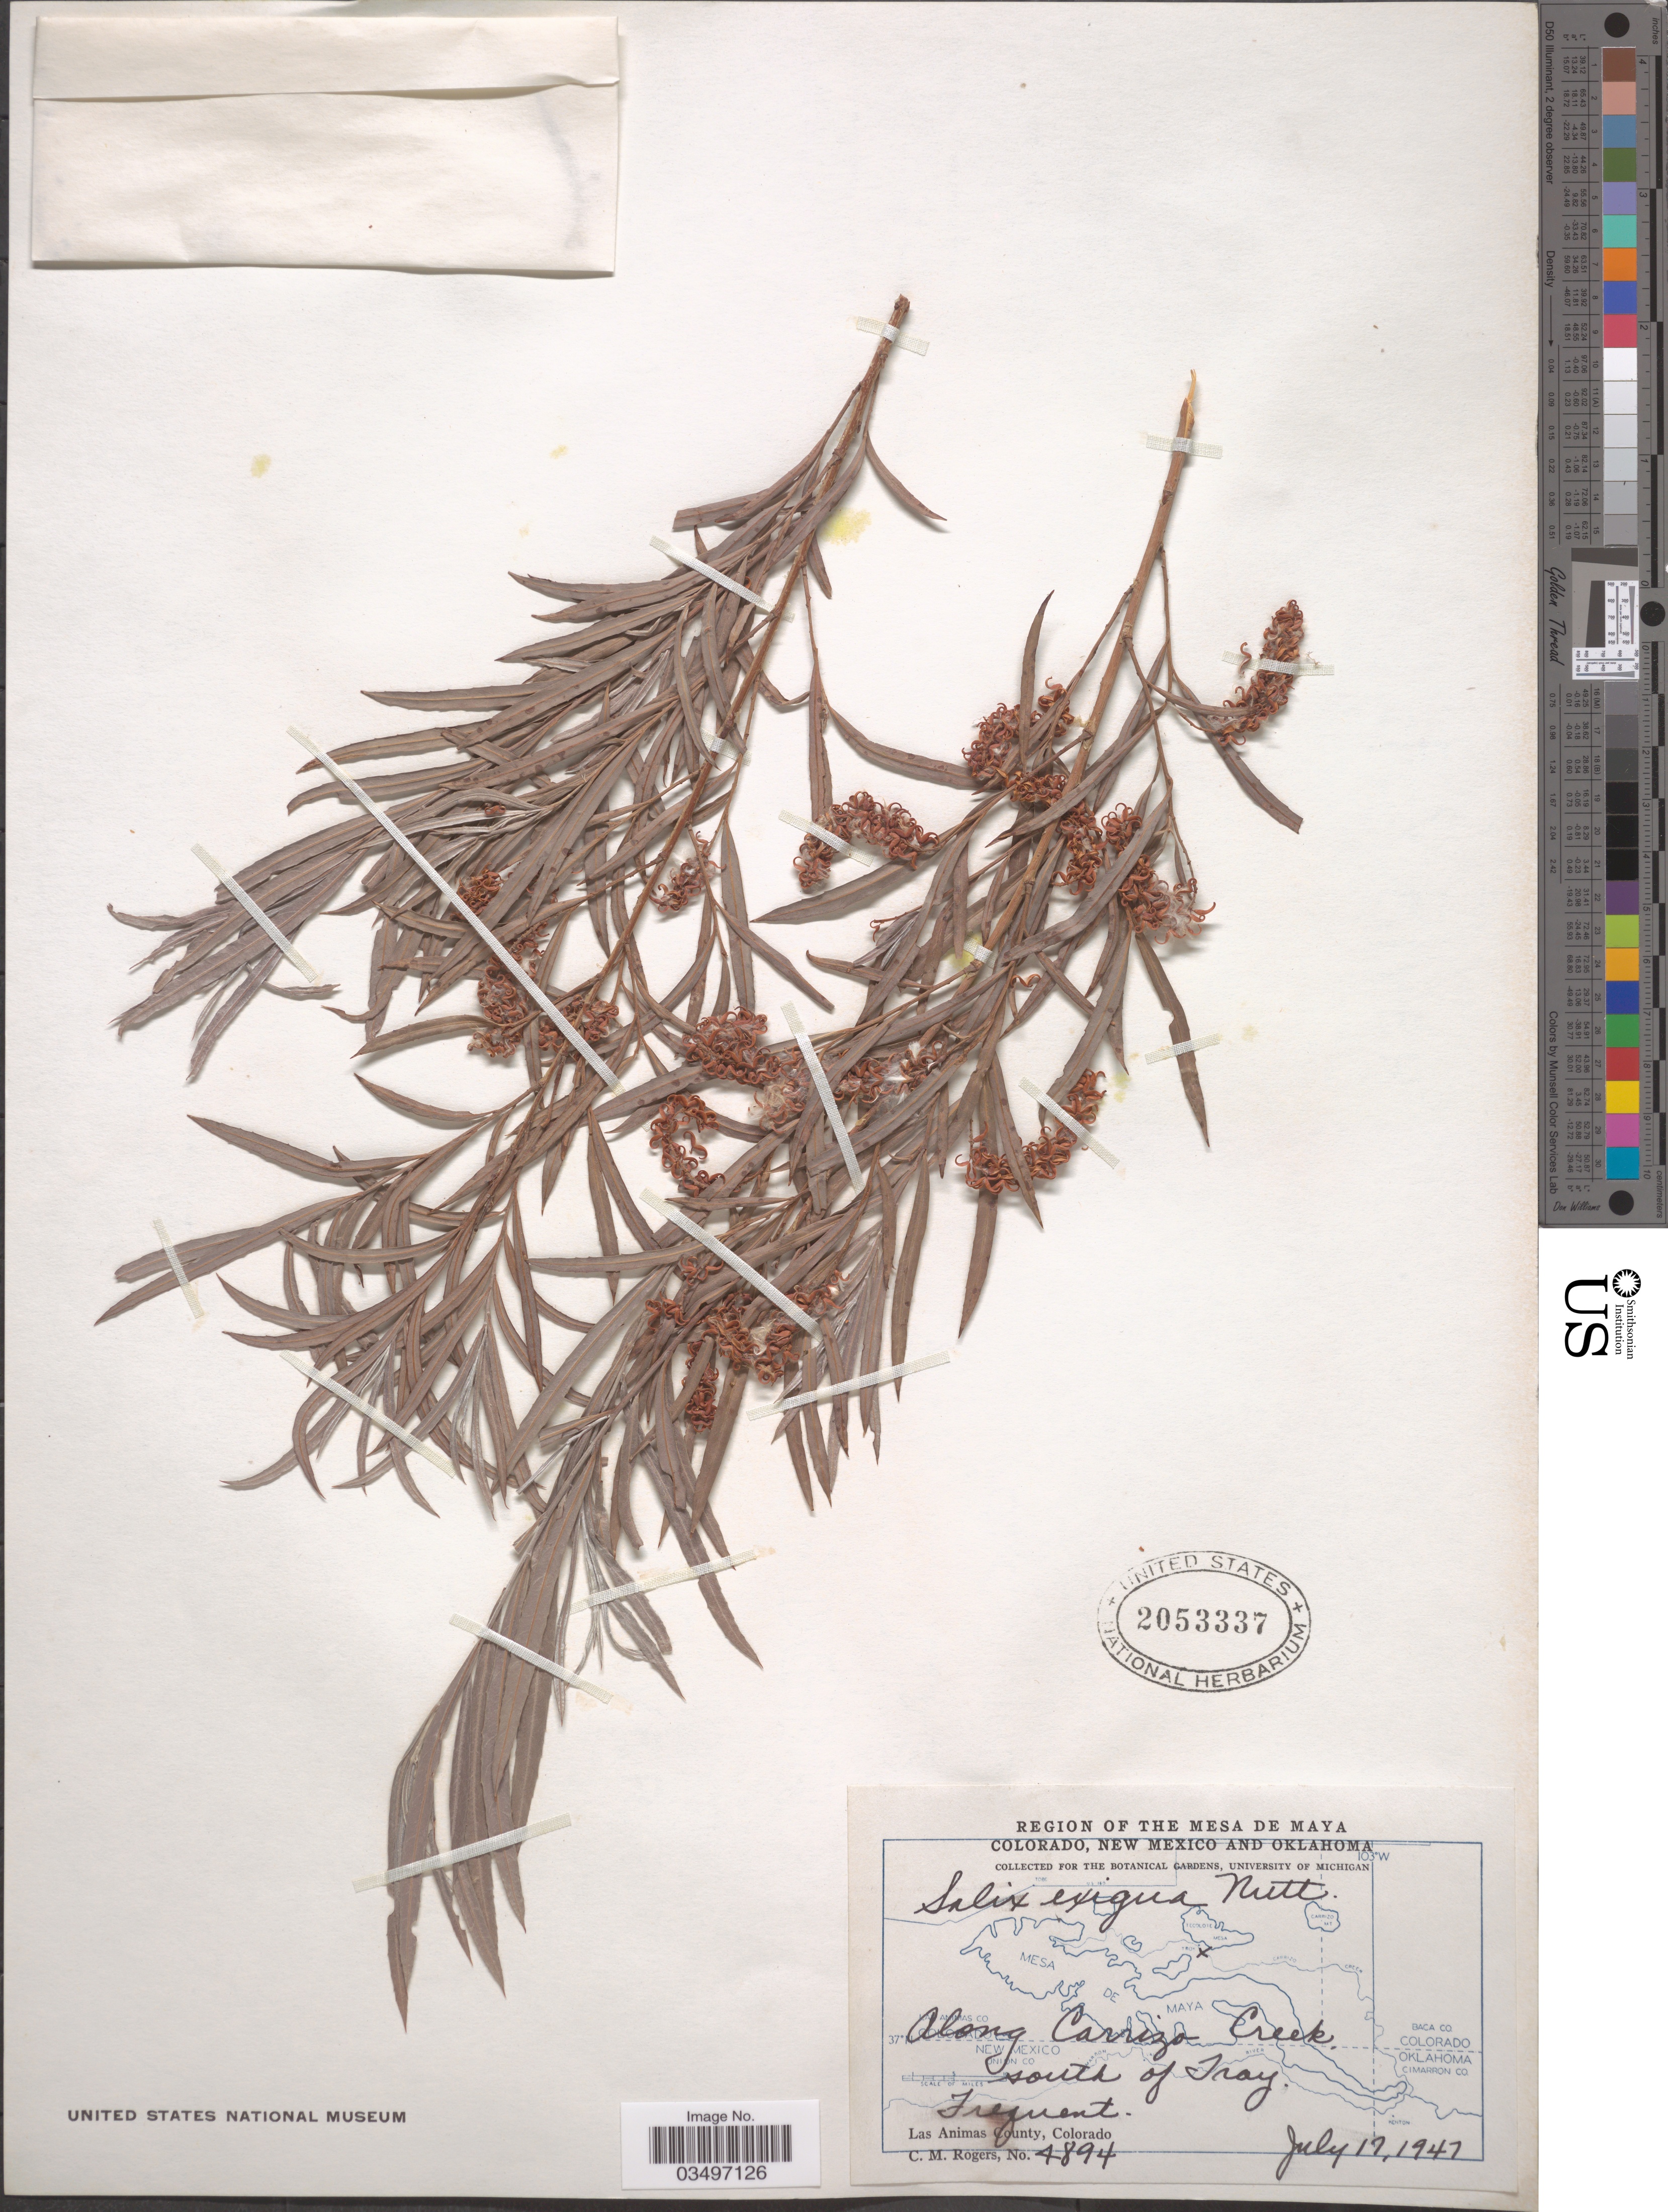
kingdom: Plantae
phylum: Tracheophyta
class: Magnoliopsida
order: Malpighiales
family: Salicaceae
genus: Salix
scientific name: Salix exigua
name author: Nutt.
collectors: C. M. Rogers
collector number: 4894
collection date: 1947-07-17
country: United States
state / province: Colorado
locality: Region of The Mesa de Maya. Along Carrizo Creek, south of Tray. Las Animas County.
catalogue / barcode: US 2053337